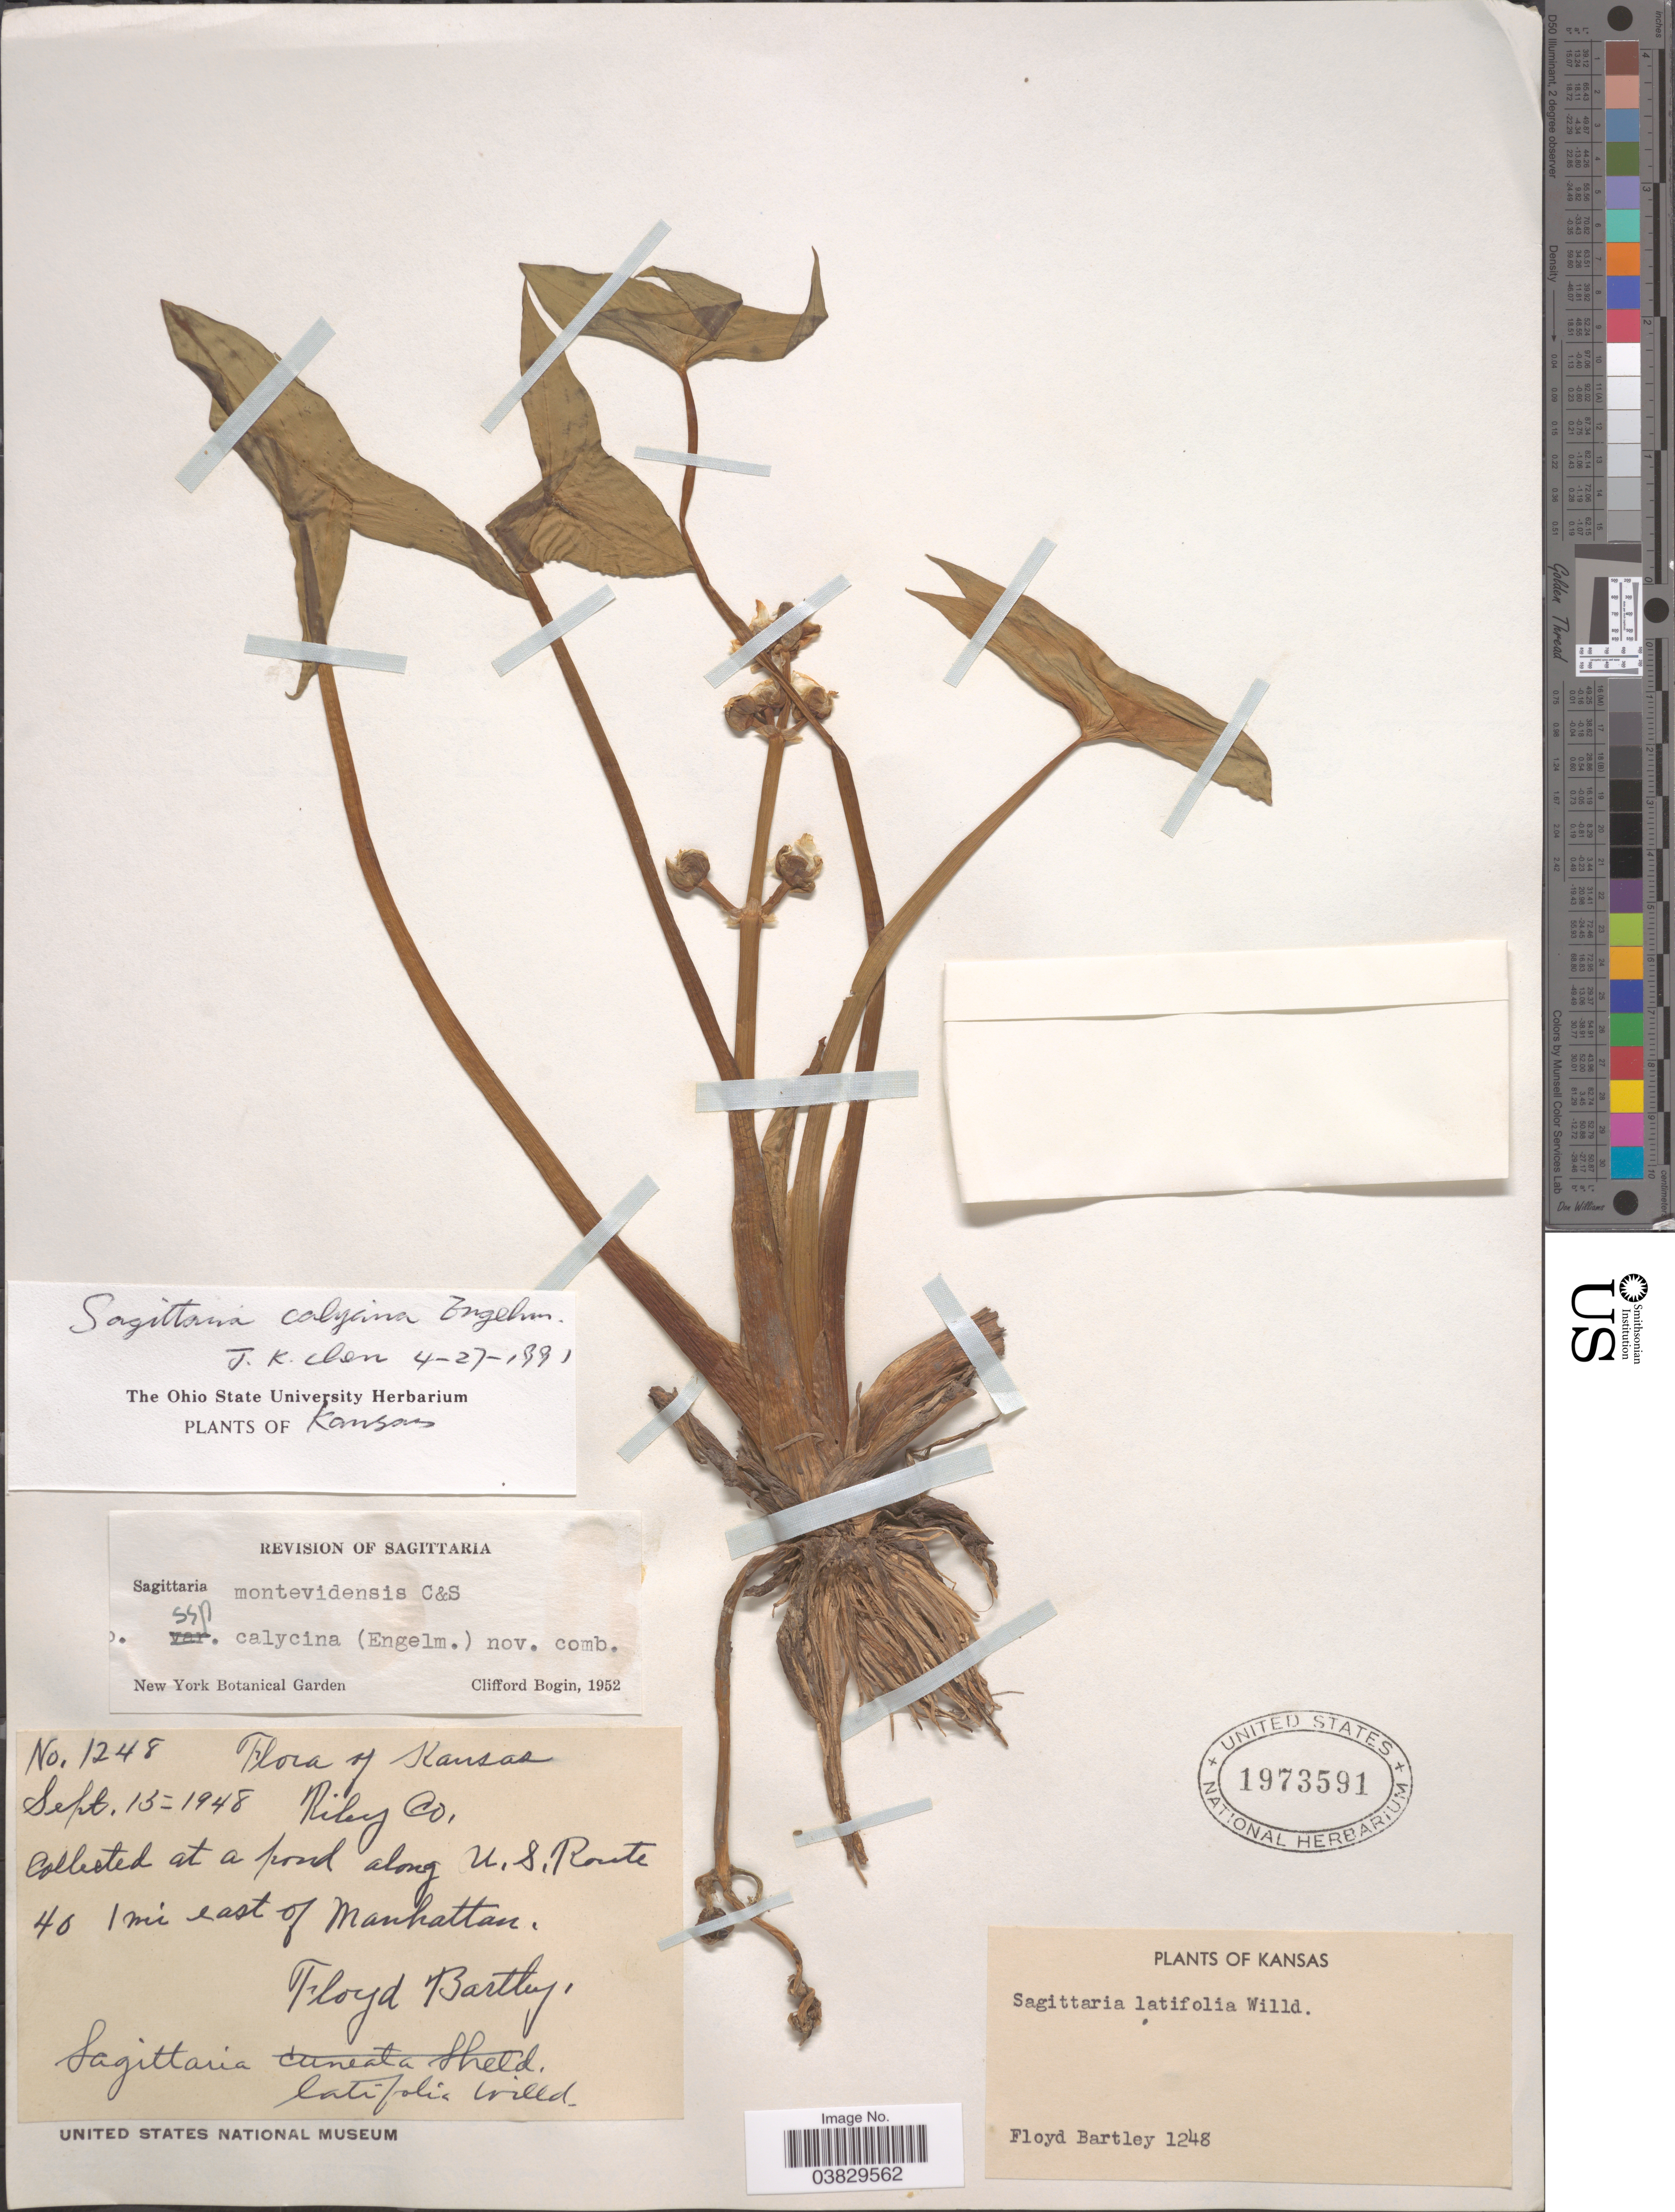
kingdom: Plantae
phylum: Tracheophyta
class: Liliopsida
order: Alismatales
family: Alismataceae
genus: Sagittaria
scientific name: Sagittaria calycina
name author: Engelm.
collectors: F. Bartley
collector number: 1248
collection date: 1948-09-15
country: United States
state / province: Kansas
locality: Riley Co. At a pond along U.S. Route 40 1 mi east of Manhattan.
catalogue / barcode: US 1973591